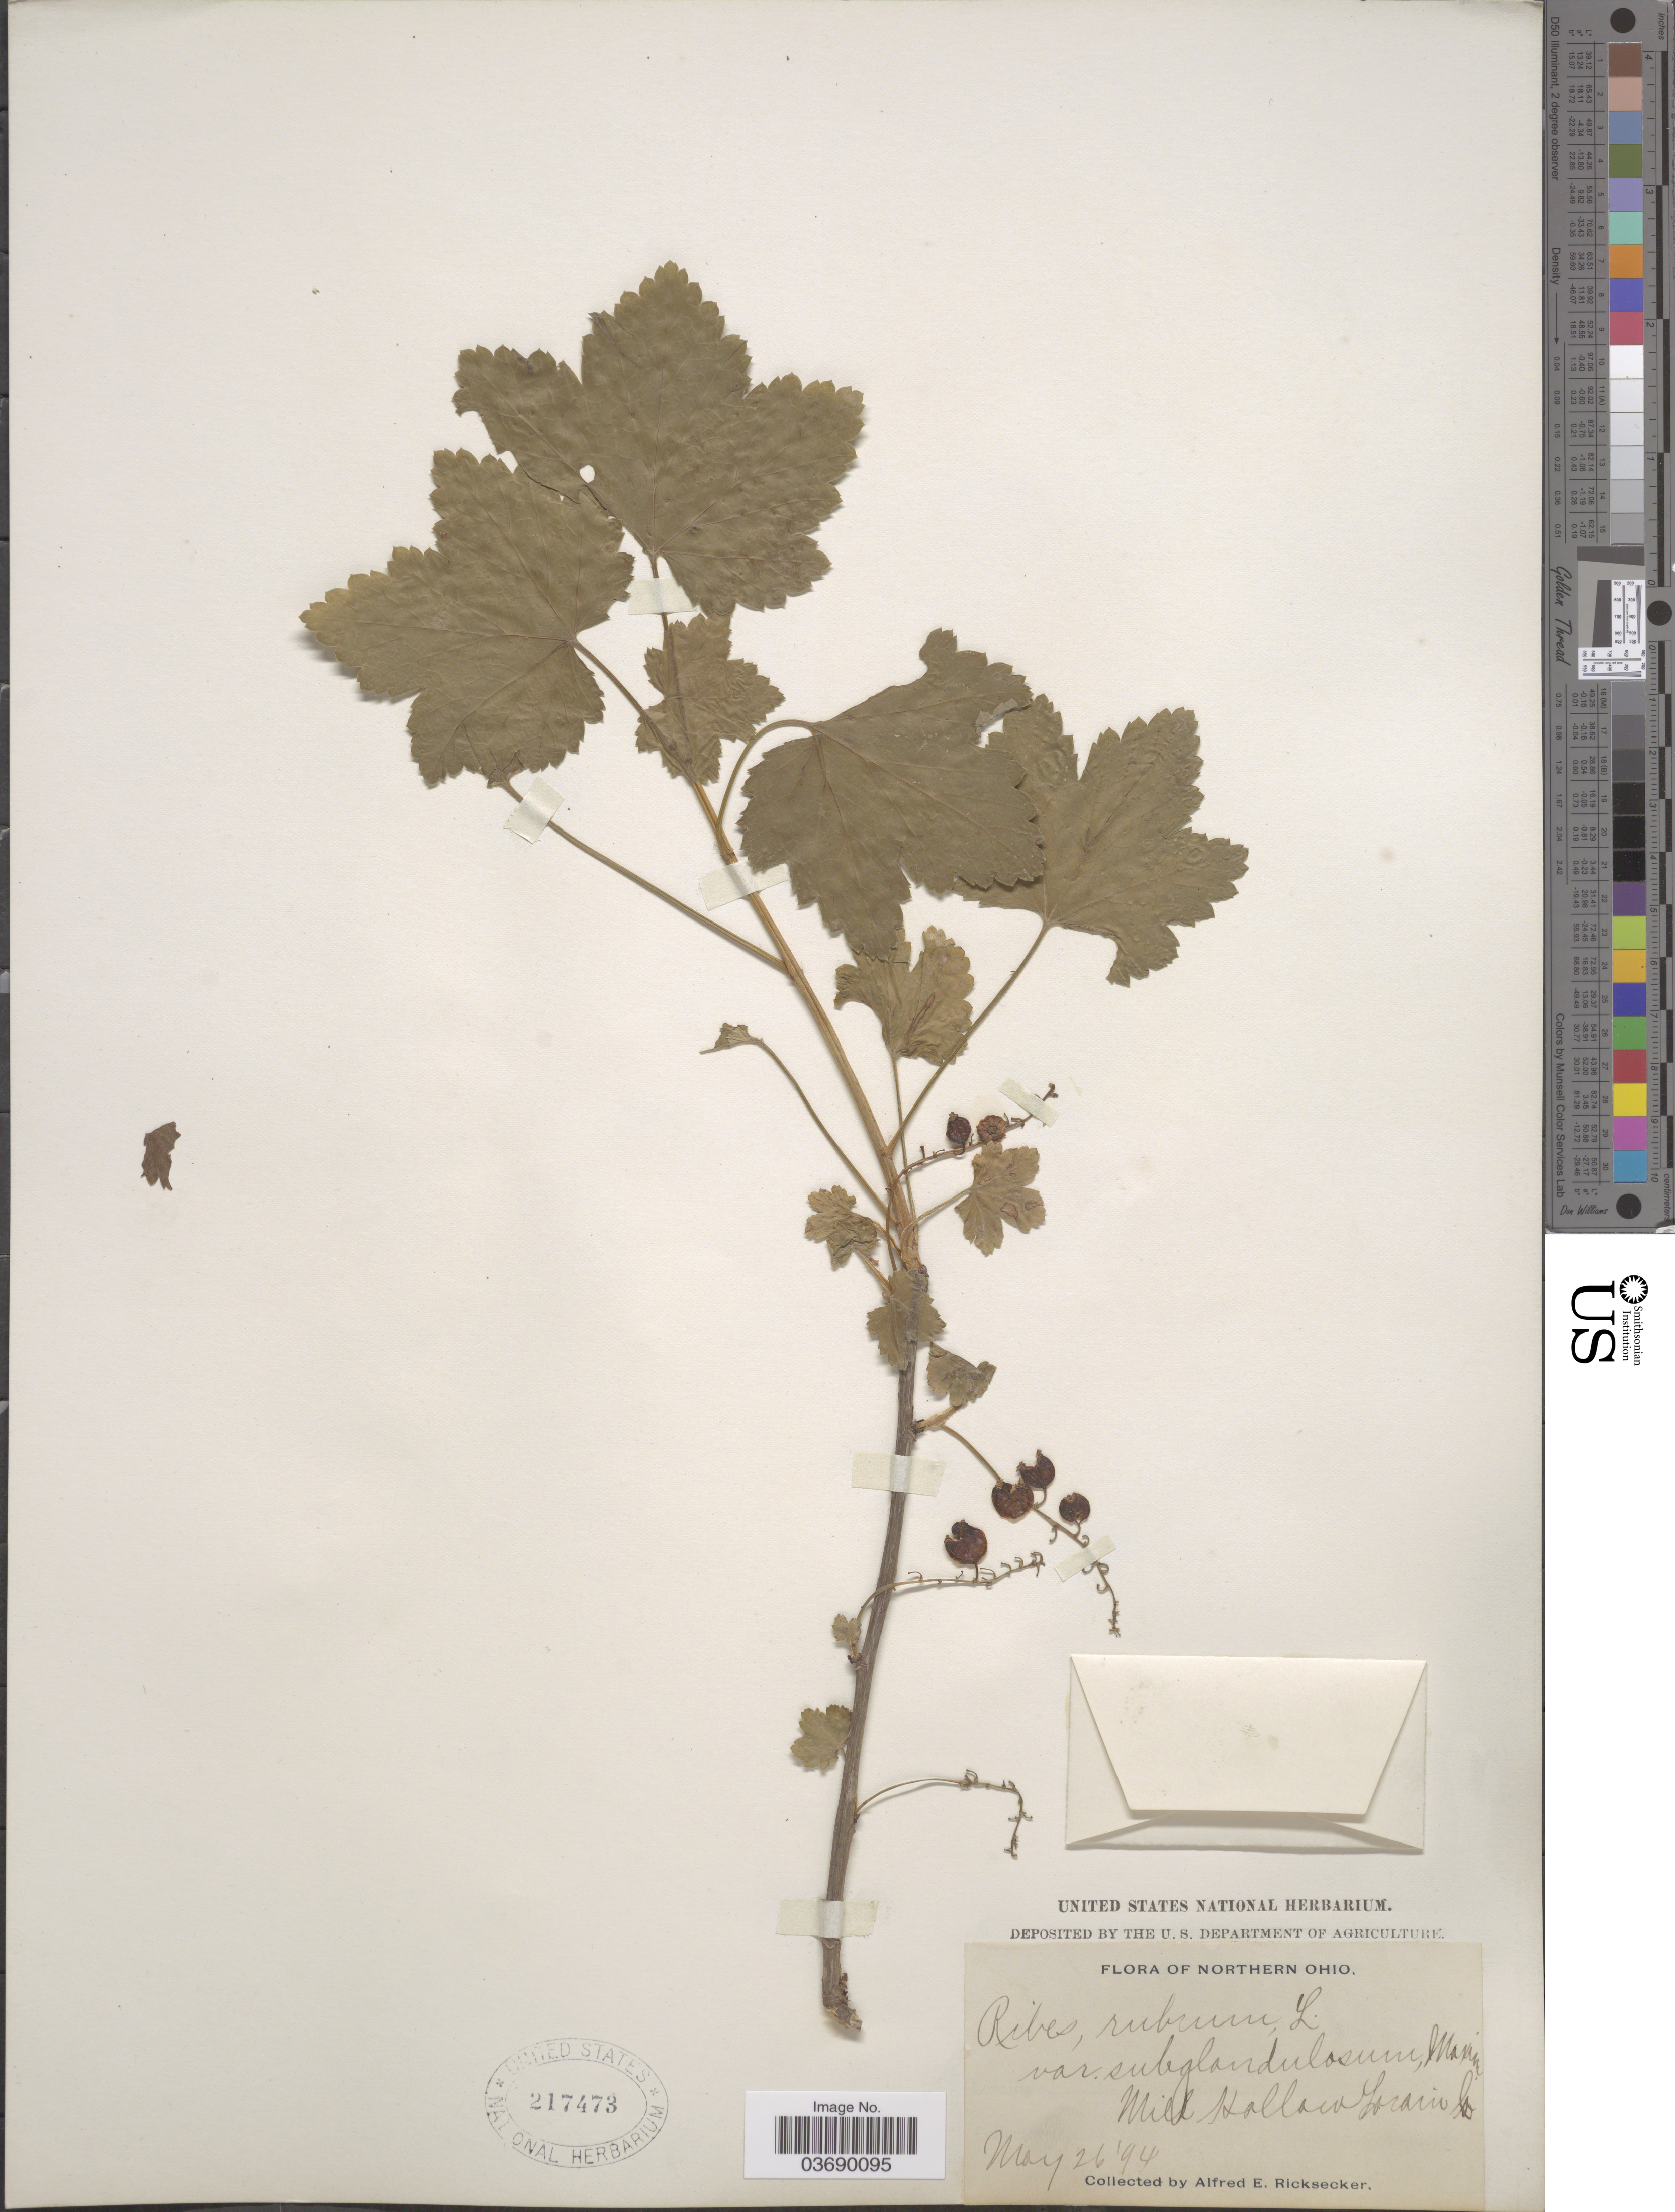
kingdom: Plantae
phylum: Tracheophyta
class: Magnoliopsida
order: Saxifragales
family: Grossulariaceae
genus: Ribes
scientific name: Ribes sp.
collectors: A. E. Ricksecker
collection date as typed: Transcribed d/m/y: 26/5/94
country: United States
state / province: Ohio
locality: Northern Ohio. Mill Hollow, Lorain Co.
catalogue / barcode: US 217473